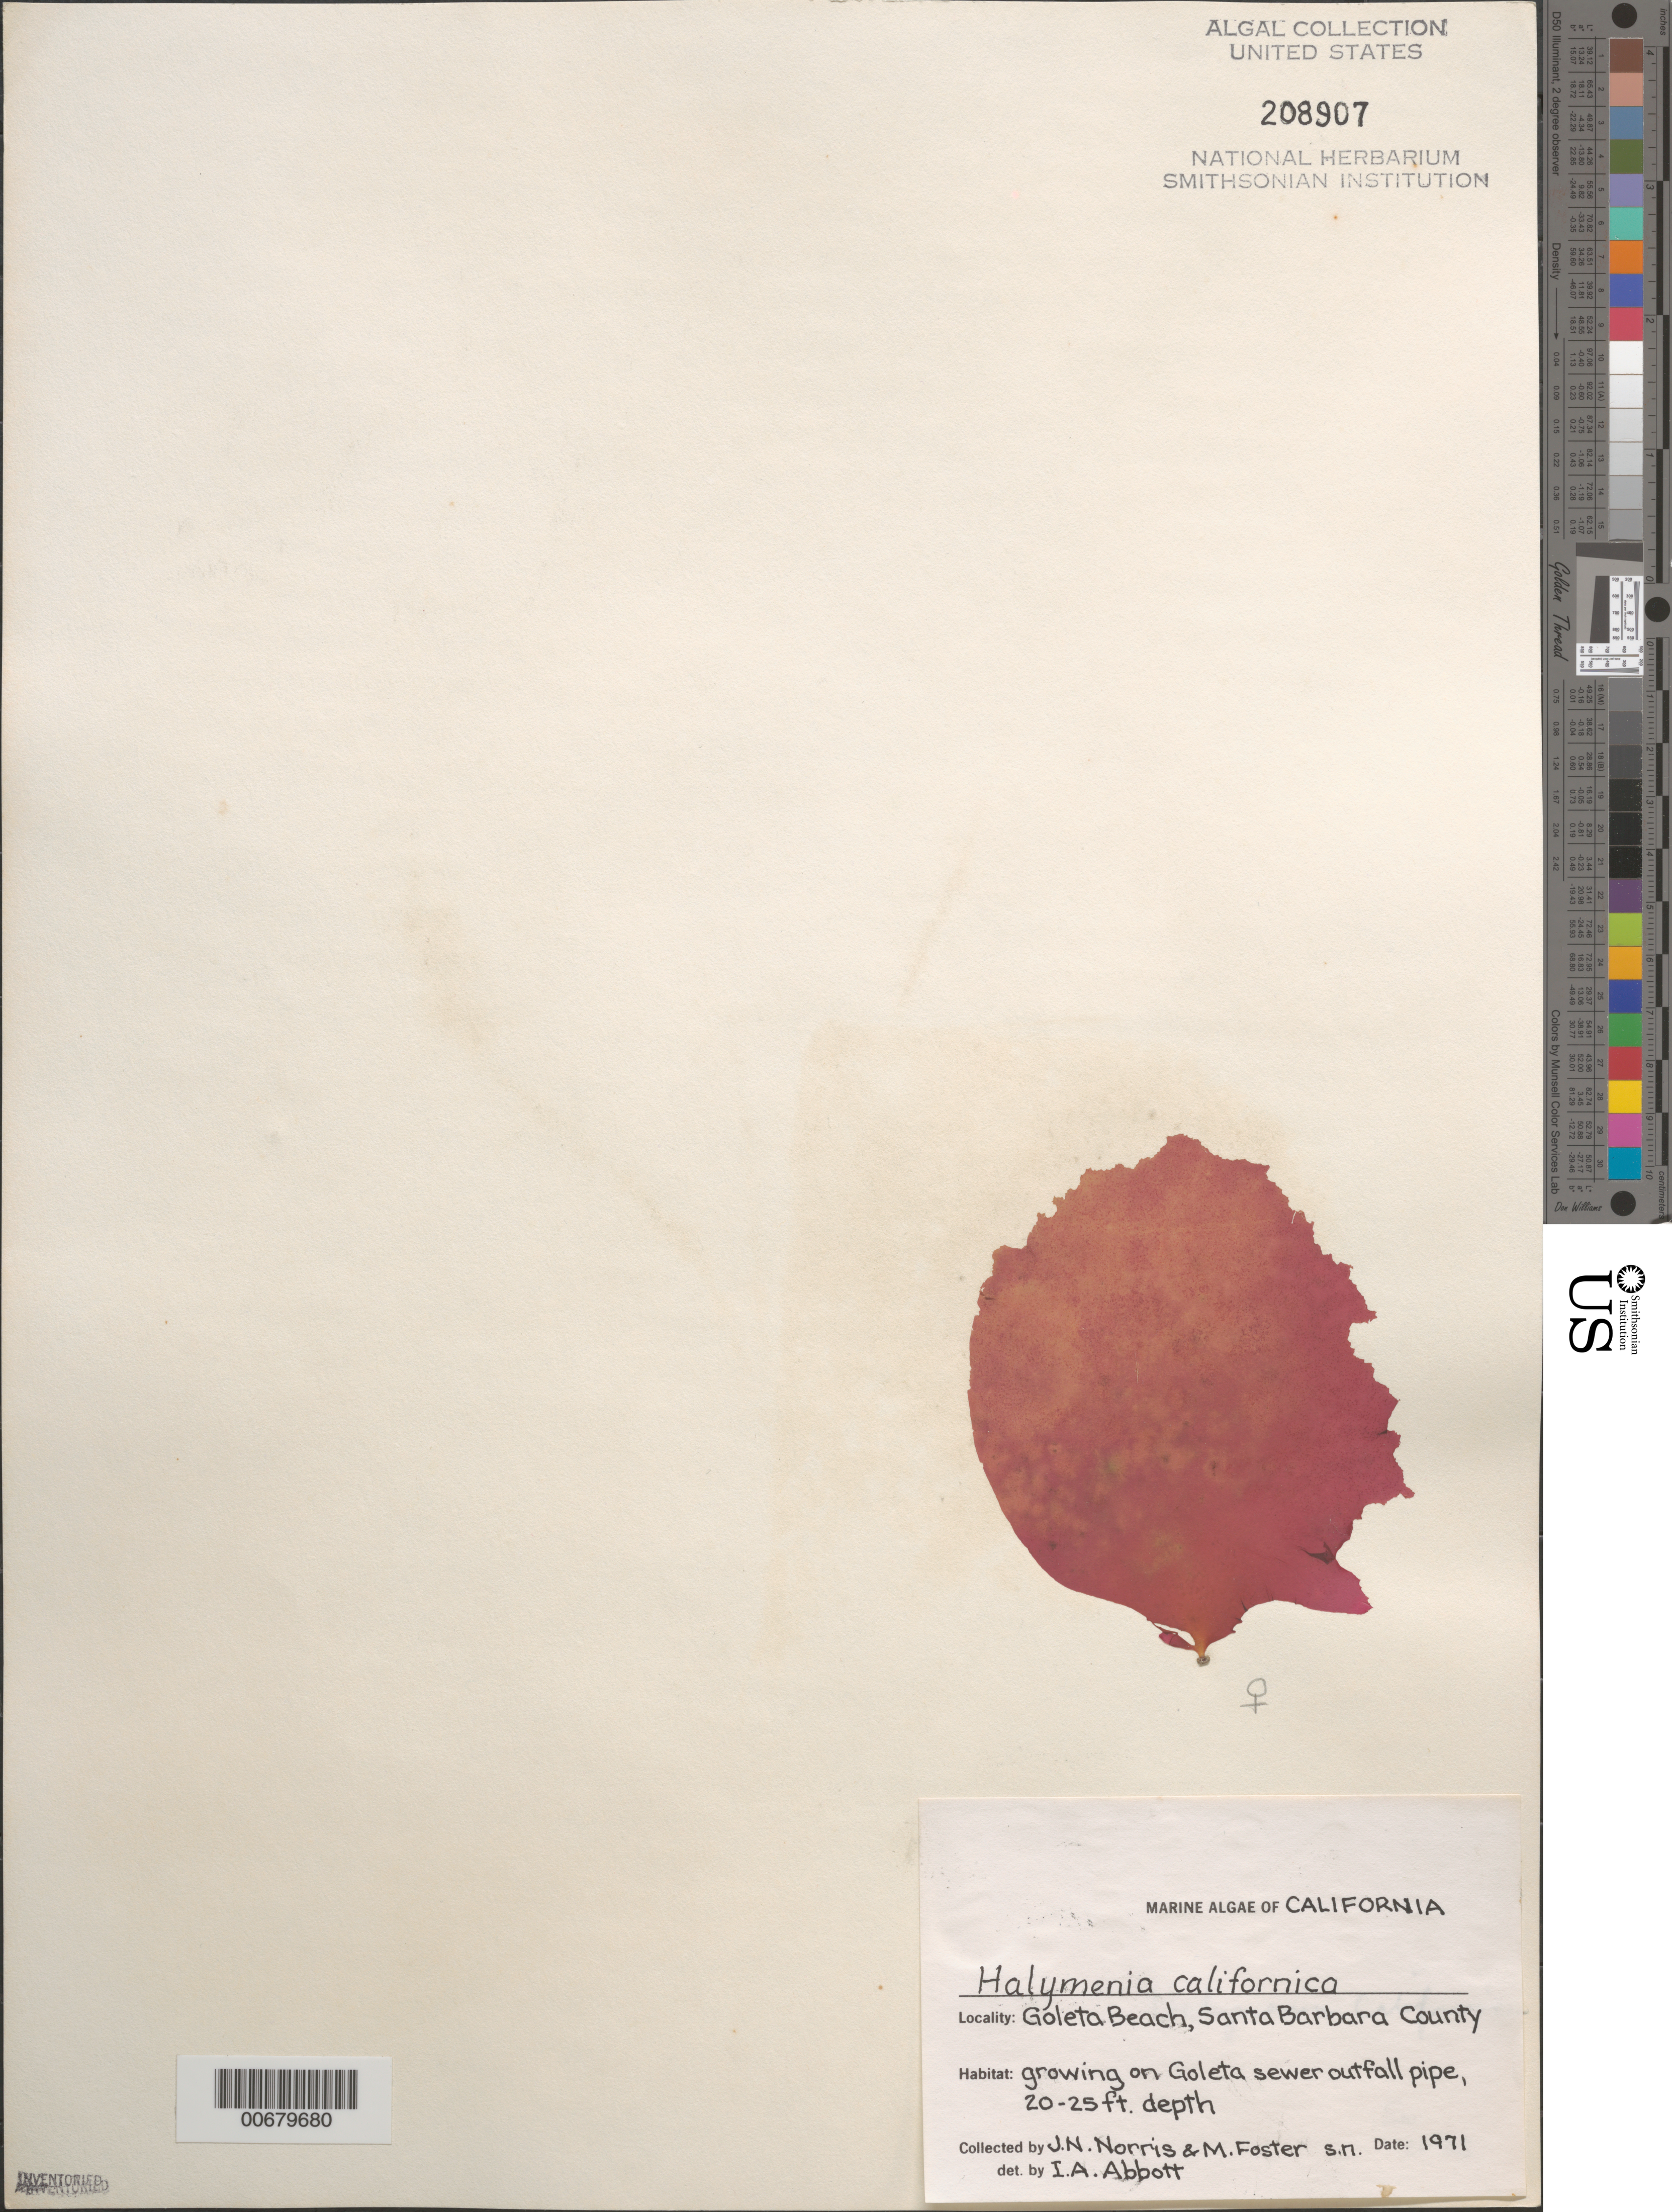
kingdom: Plantae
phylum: Rhodophyta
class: Florideophyceae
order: Halymeniales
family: Halymeniaceae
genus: Halymenia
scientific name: Halymenia californica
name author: G.M. Sm. & Hollenb.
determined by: Abbott, Isabella A.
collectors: J. N. Norris & M. Foster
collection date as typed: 1971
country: United States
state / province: California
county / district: Santa Barbara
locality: Goleta Beach, Goleta Sewer outfall pipe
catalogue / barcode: US 208907